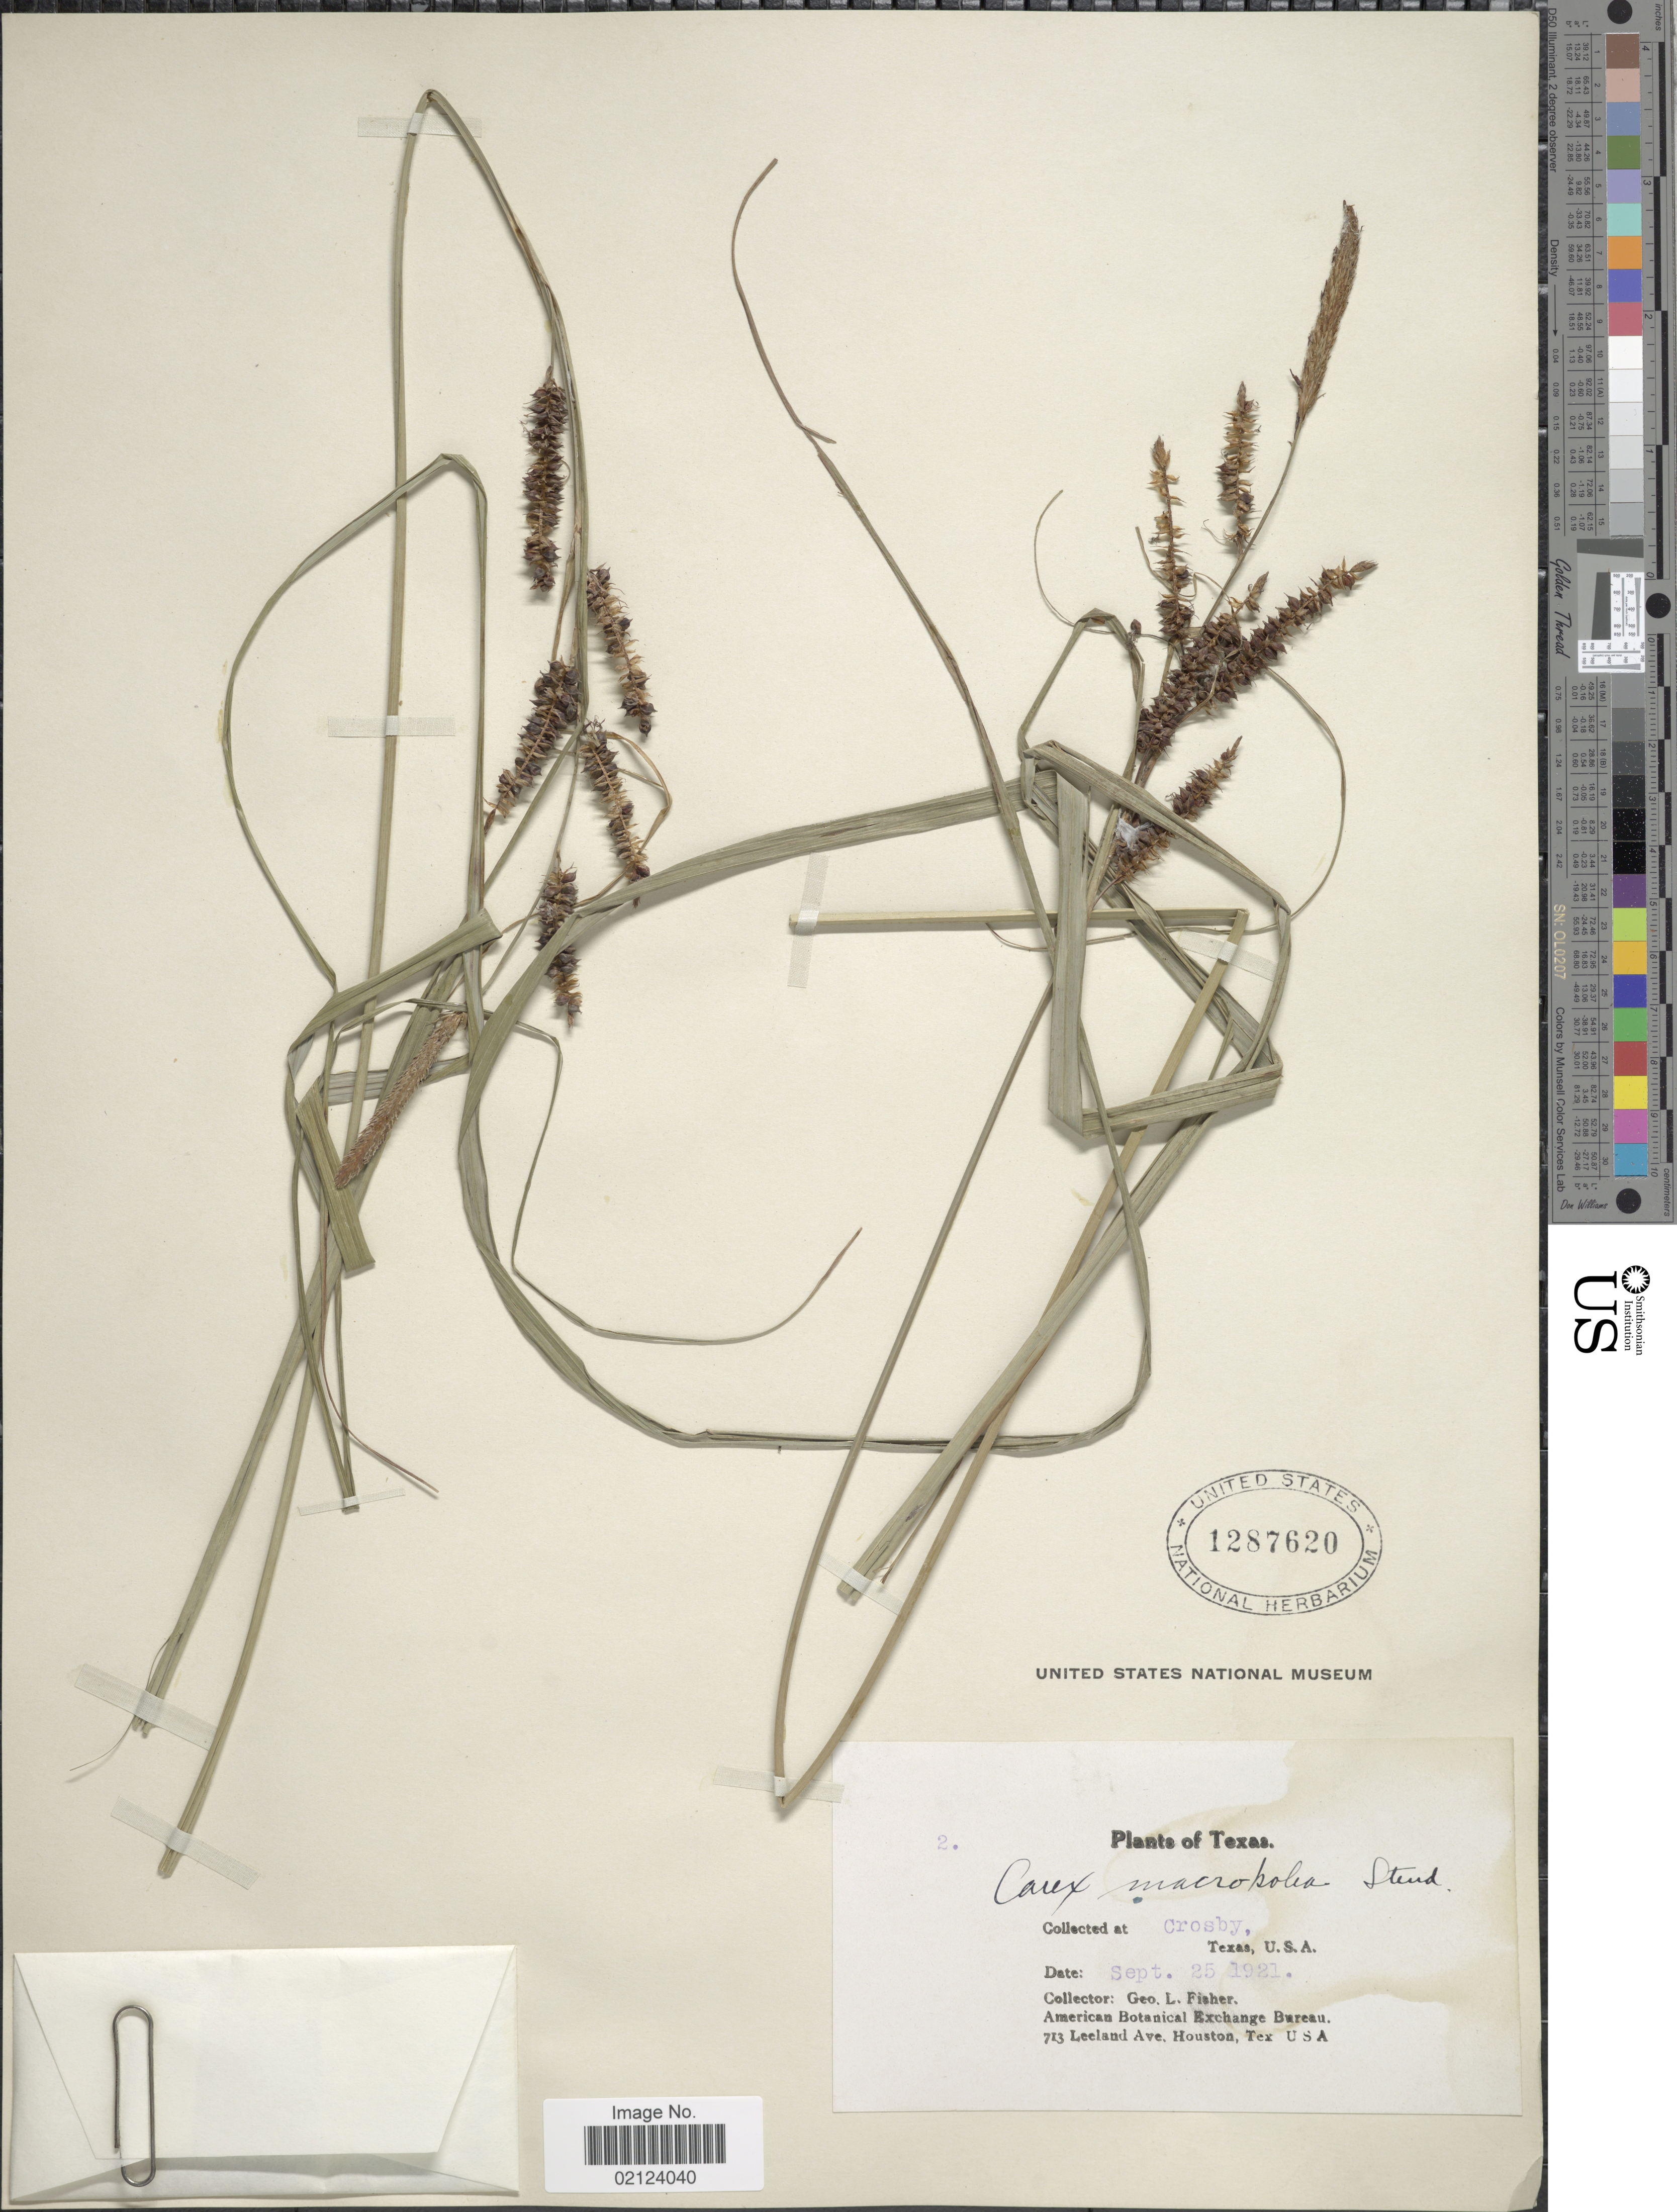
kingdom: Plantae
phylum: Tracheophyta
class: Liliopsida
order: Poales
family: Cyperaceae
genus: Carex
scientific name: Carex joorii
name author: L.H. Bailey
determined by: Strong, Mark T., (BOT), Smithsonian Institution - National Museum of Natural History (UNITED STATES)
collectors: G. L. Fisher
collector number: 2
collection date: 1921-09-25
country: United States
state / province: Texas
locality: Crosby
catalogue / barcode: US 1287620